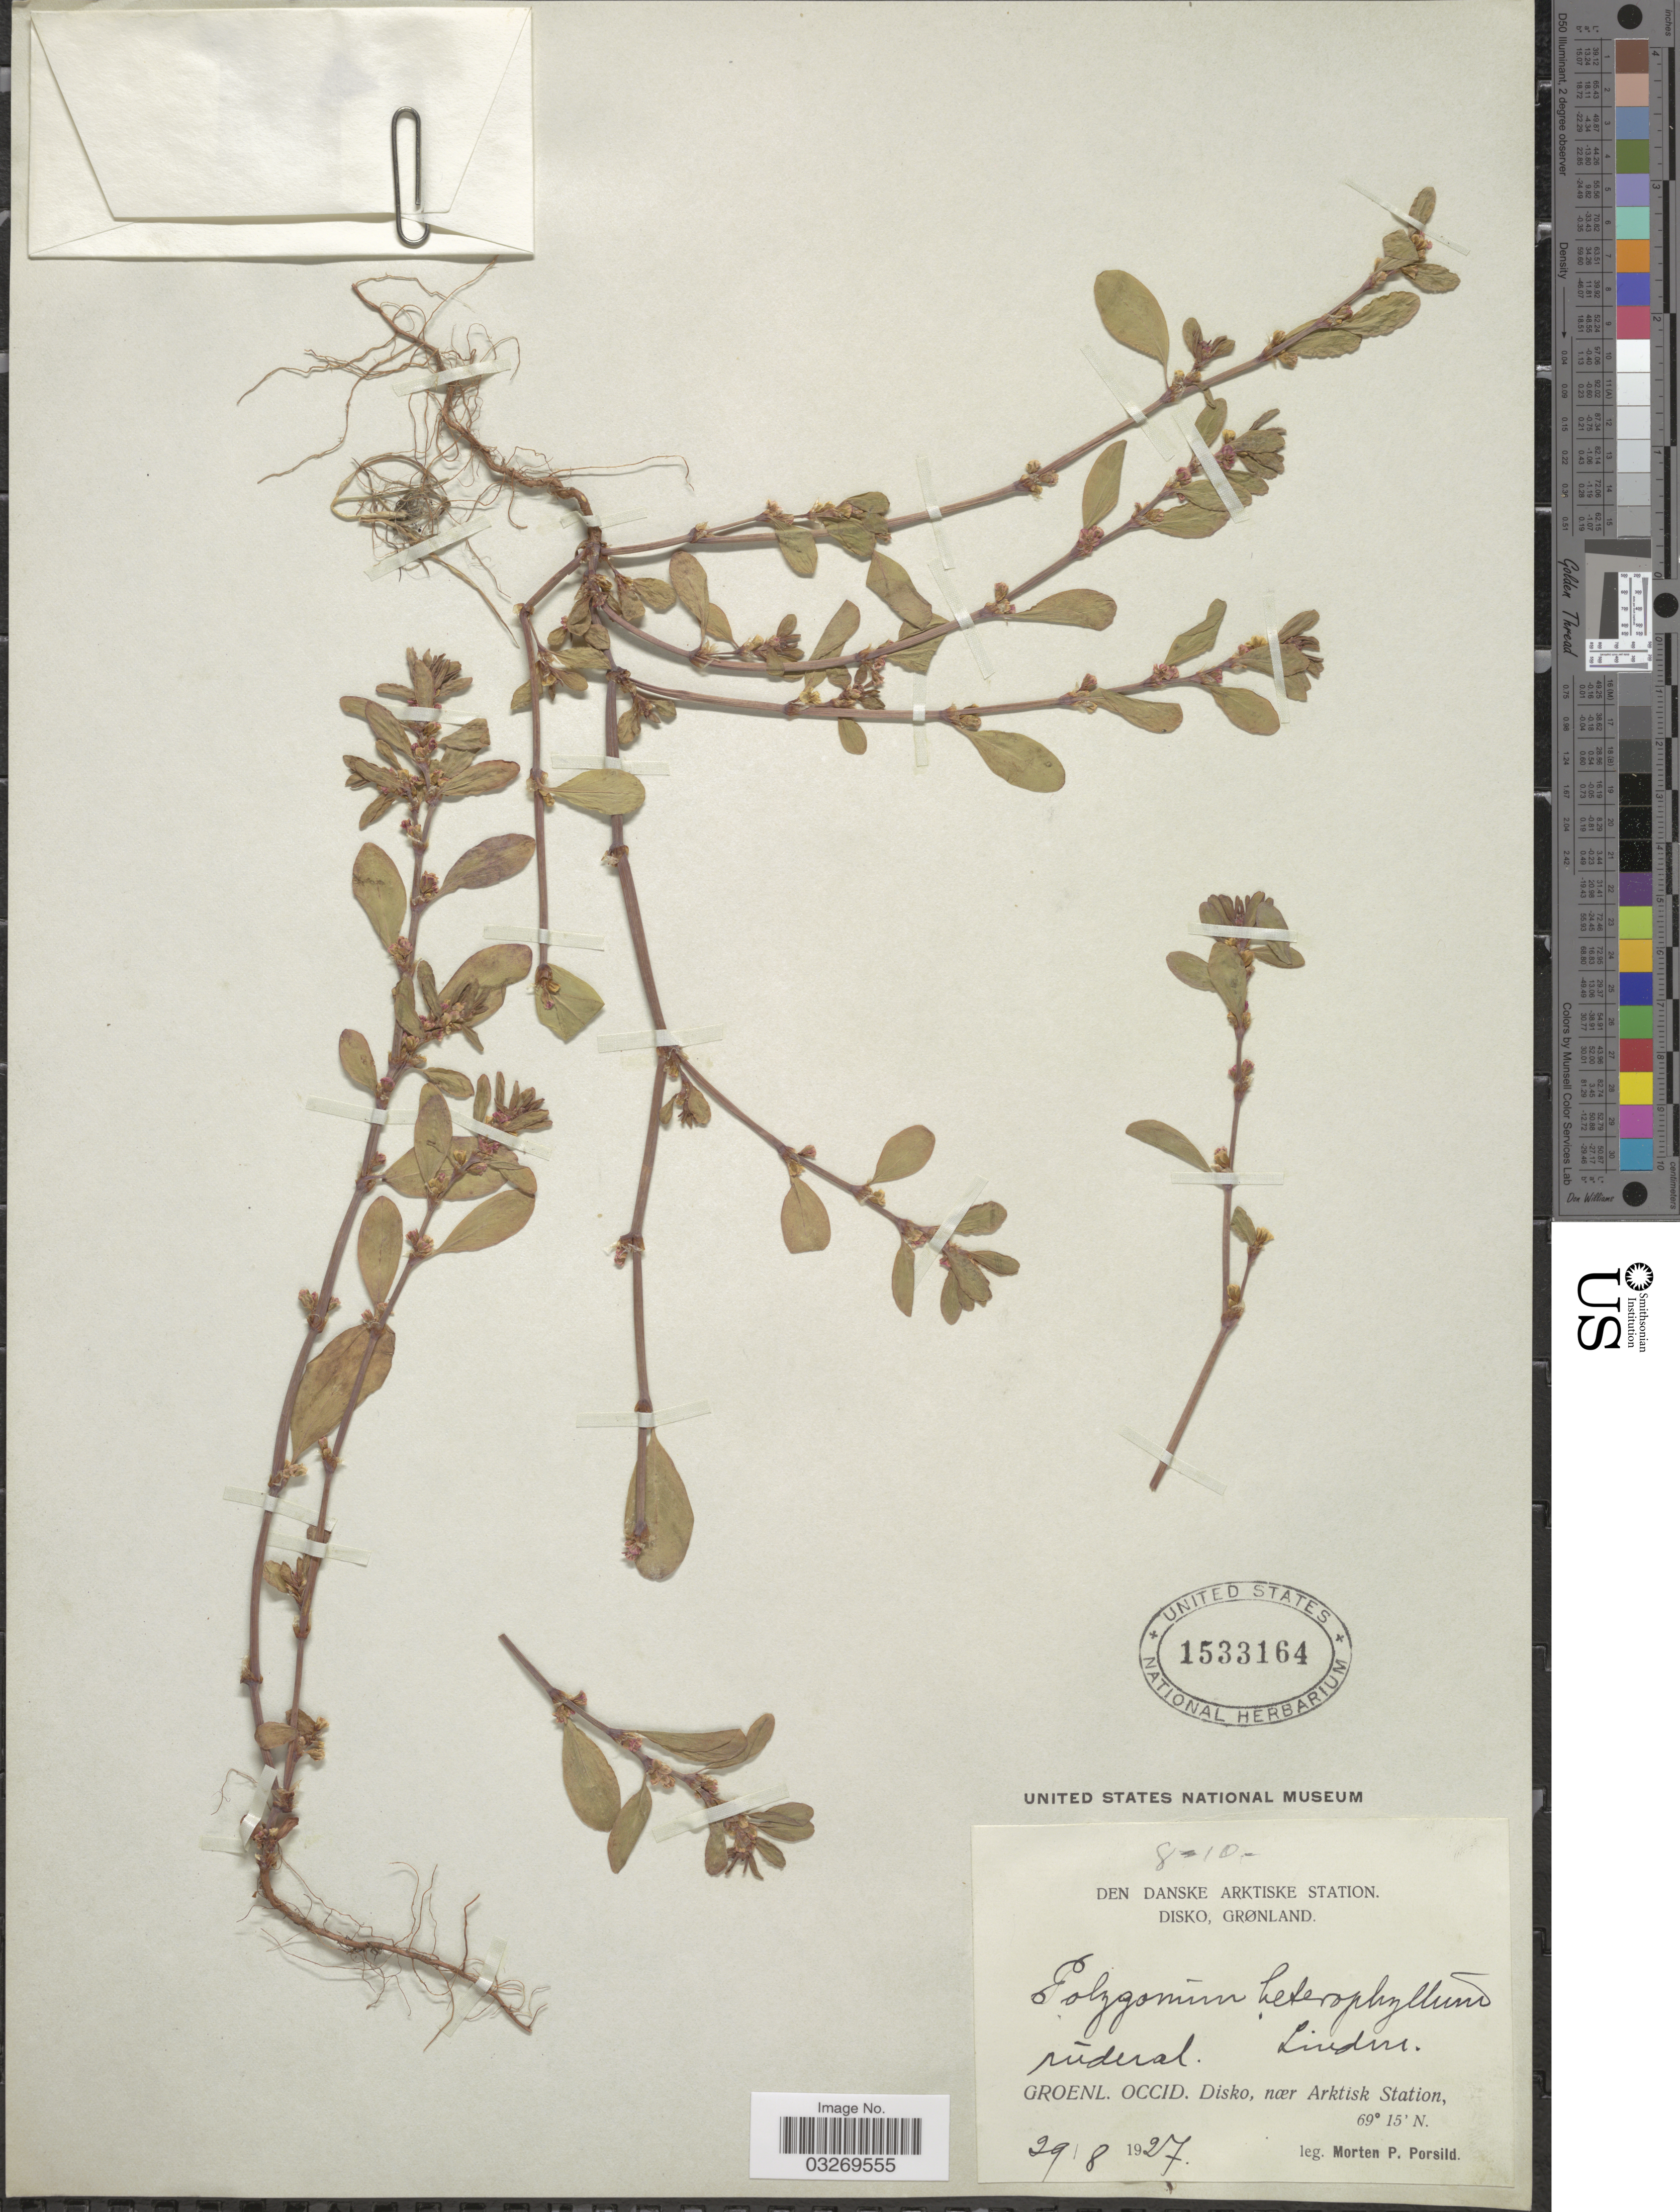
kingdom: Plantae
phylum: Tracheophyta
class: Magnoliopsida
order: Caryophyllales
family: Polygonaceae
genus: Polygonum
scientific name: Polygonum heterophyllum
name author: Lindm.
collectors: M. P. Porsild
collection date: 1927-08-29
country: Greenland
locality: Den Danske Arktiske Station. Disko, Grønland. Groenl. Occid. Disko, nær Arktisk Station.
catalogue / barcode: US 1533164